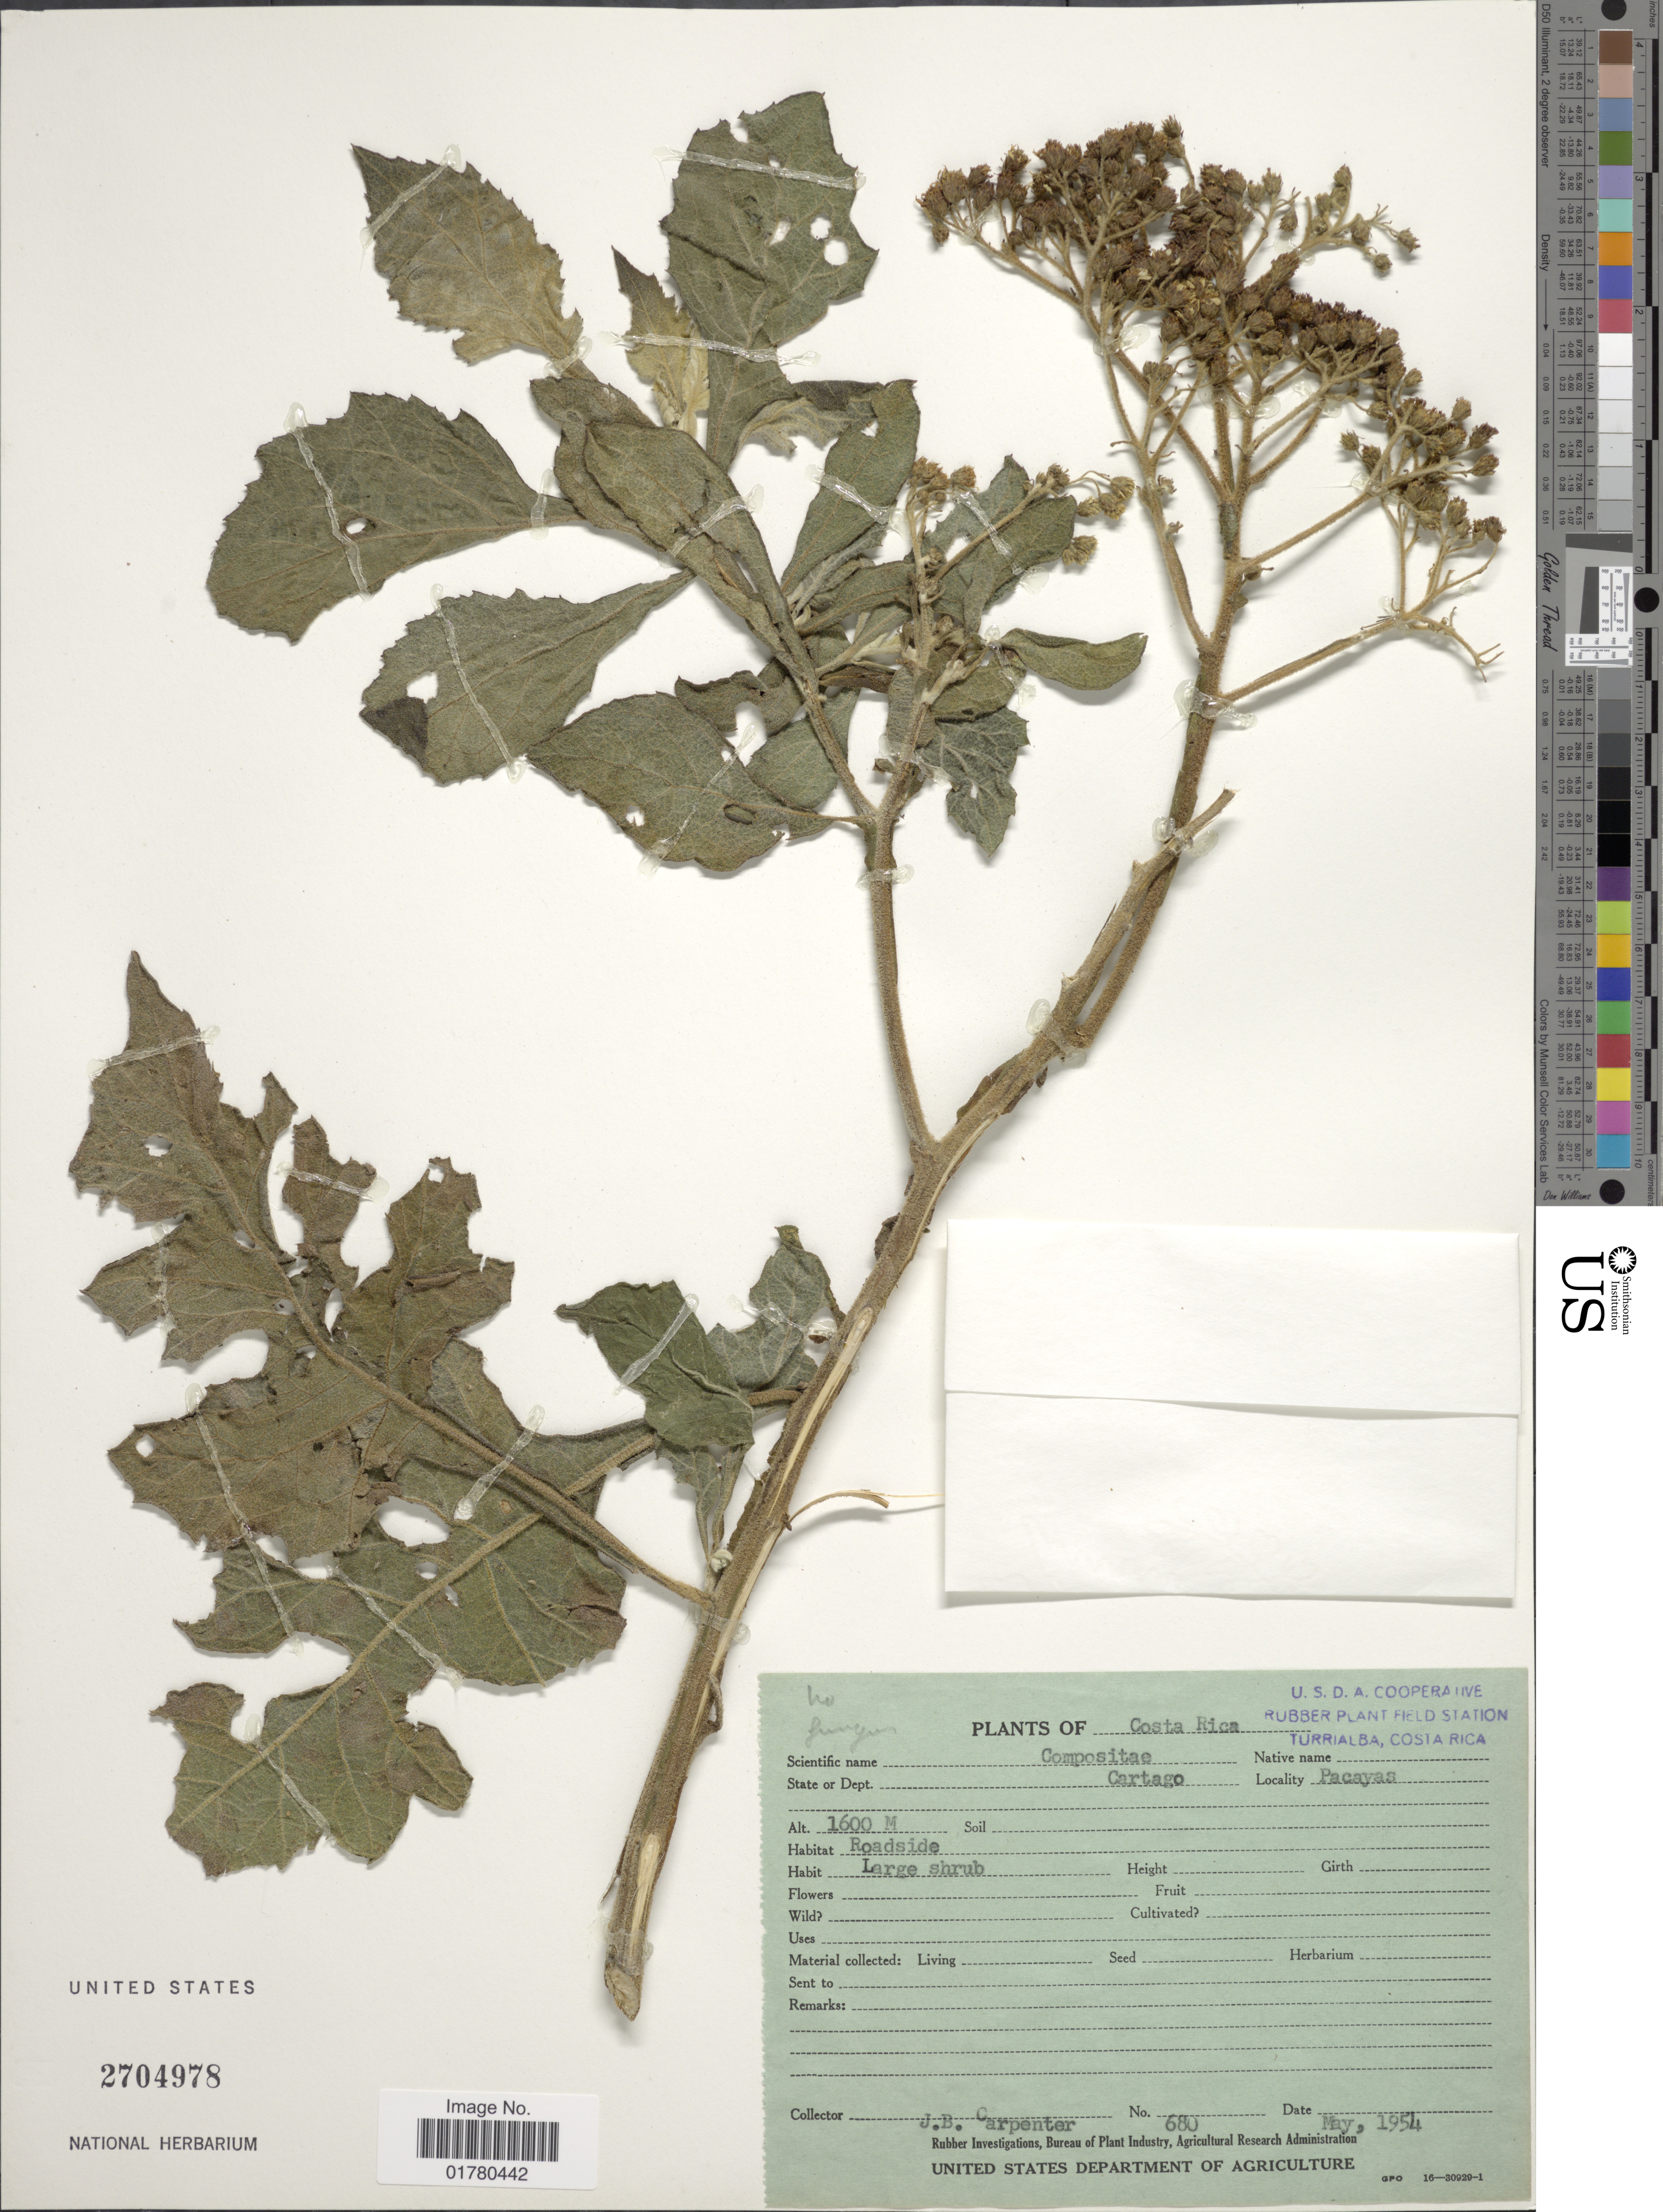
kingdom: Plantae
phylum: Tracheophyta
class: Magnoliopsida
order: Asterales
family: Asteraceae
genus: Verbesina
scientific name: Verbesina sp.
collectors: J. Carpenter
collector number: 680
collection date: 1954-05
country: Costa Rica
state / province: Cartago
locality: Pacaya, Roadside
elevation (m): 1600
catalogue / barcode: US 2704978